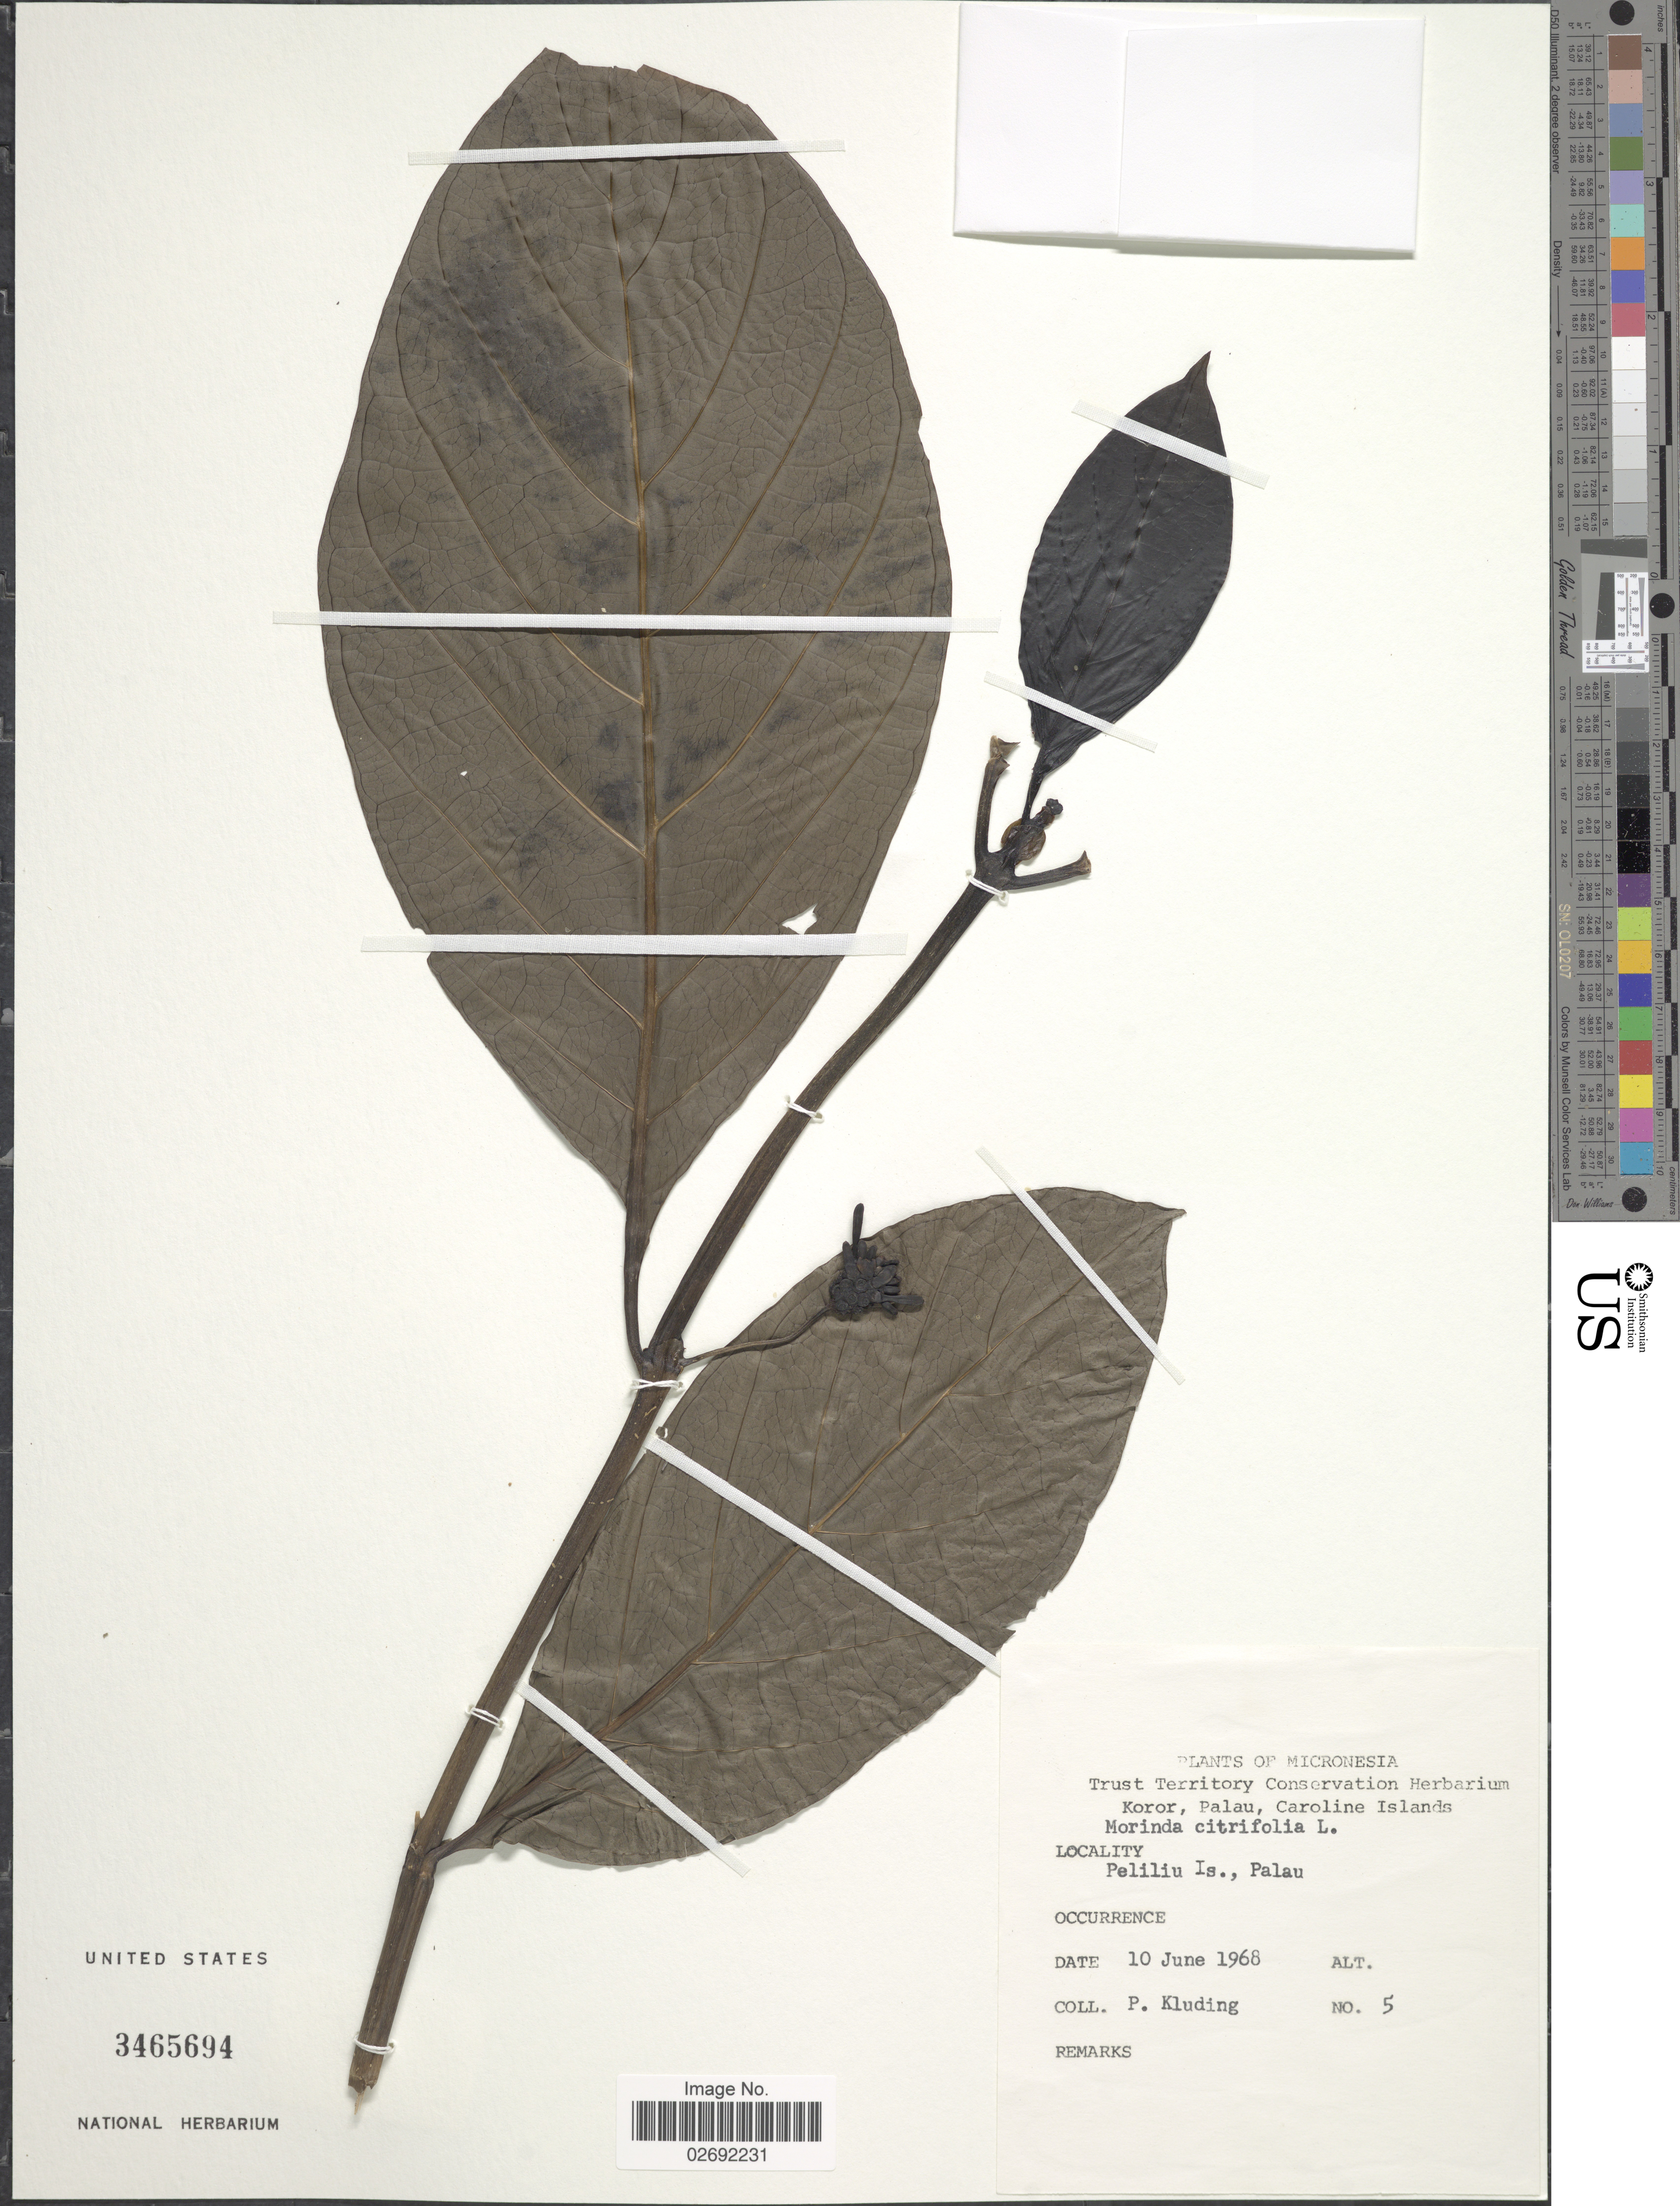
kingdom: Plantae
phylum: Tracheophyta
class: Magnoliopsida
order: Gentianales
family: Rubiaceae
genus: Morinda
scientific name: Morinda citrifolia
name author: L.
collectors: P. Kluding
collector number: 5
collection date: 1968-06-10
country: Palau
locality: Micronesia. Peliliu Is., Palau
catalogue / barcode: US 3465694